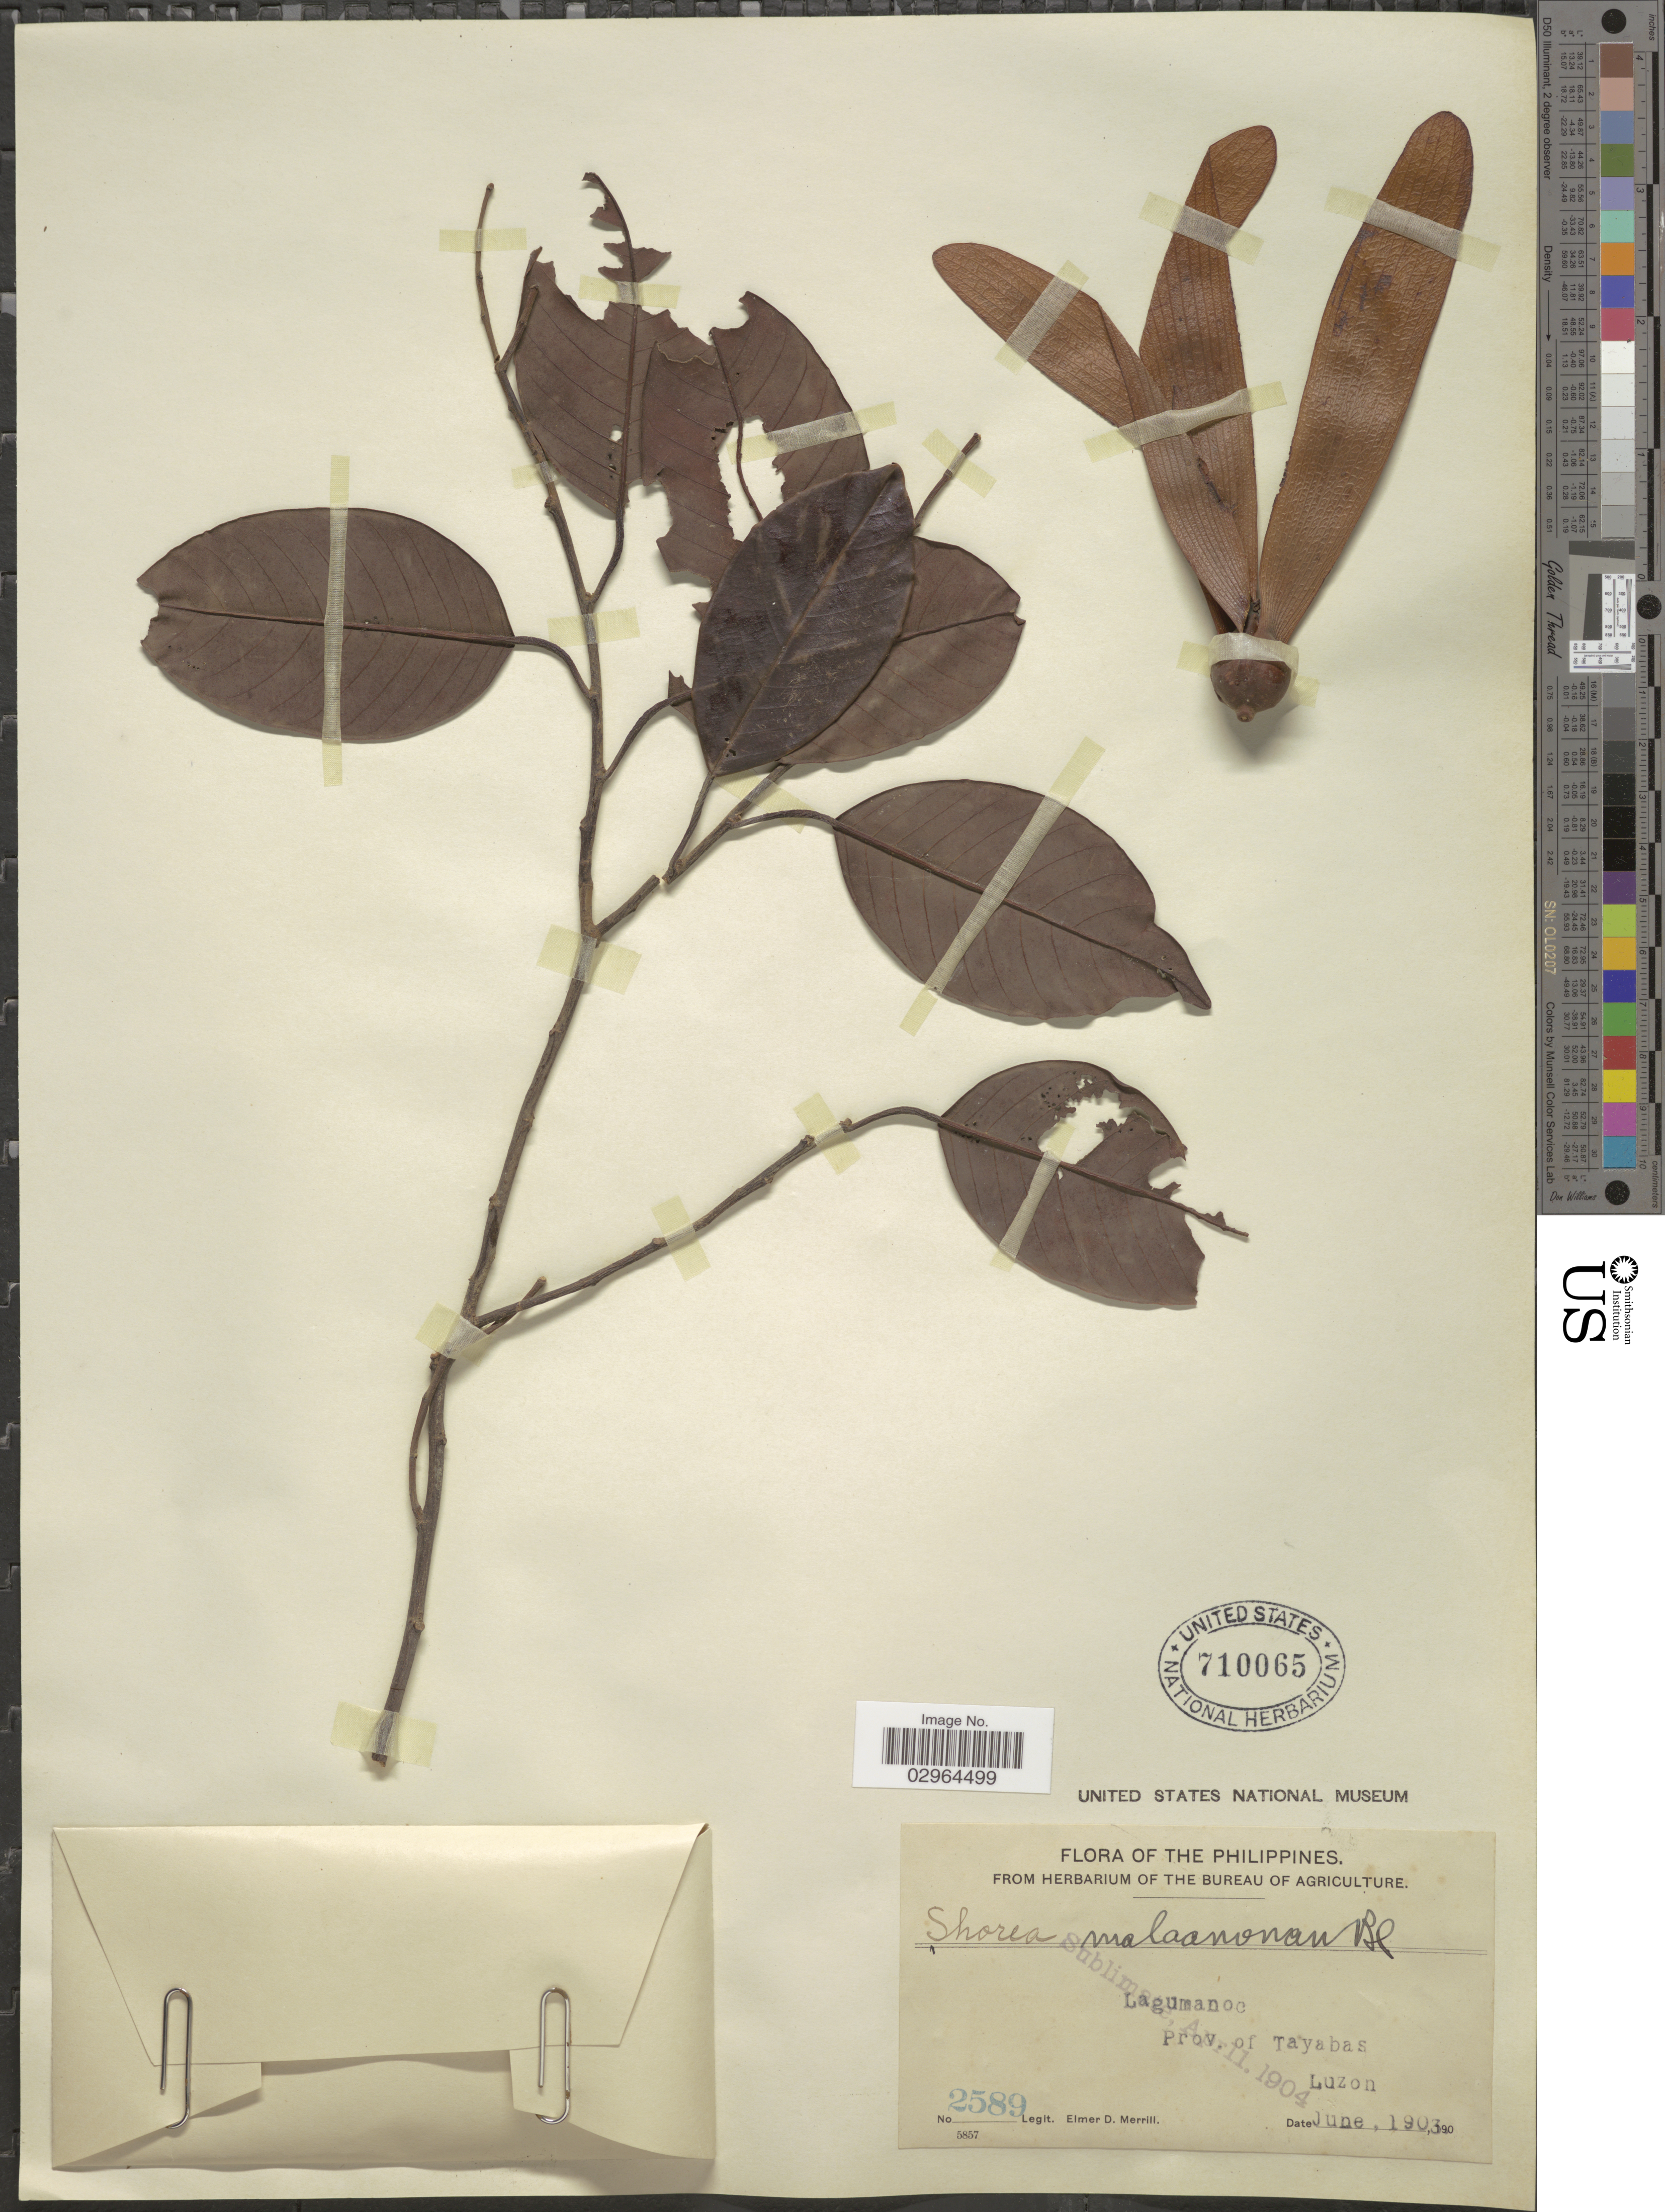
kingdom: Plantae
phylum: Tracheophyta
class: Magnoliopsida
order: Malvales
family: Dipterocarpaceae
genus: Anthoshorea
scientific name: Anthoshorea polita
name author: (S. Vidal) P.S. Ashton & J. Heck.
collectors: E. D. Merrill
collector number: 2589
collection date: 1903-06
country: Philippines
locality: Laguimanoc, Prov. of Tayabas, Luzon.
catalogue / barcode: US 710065